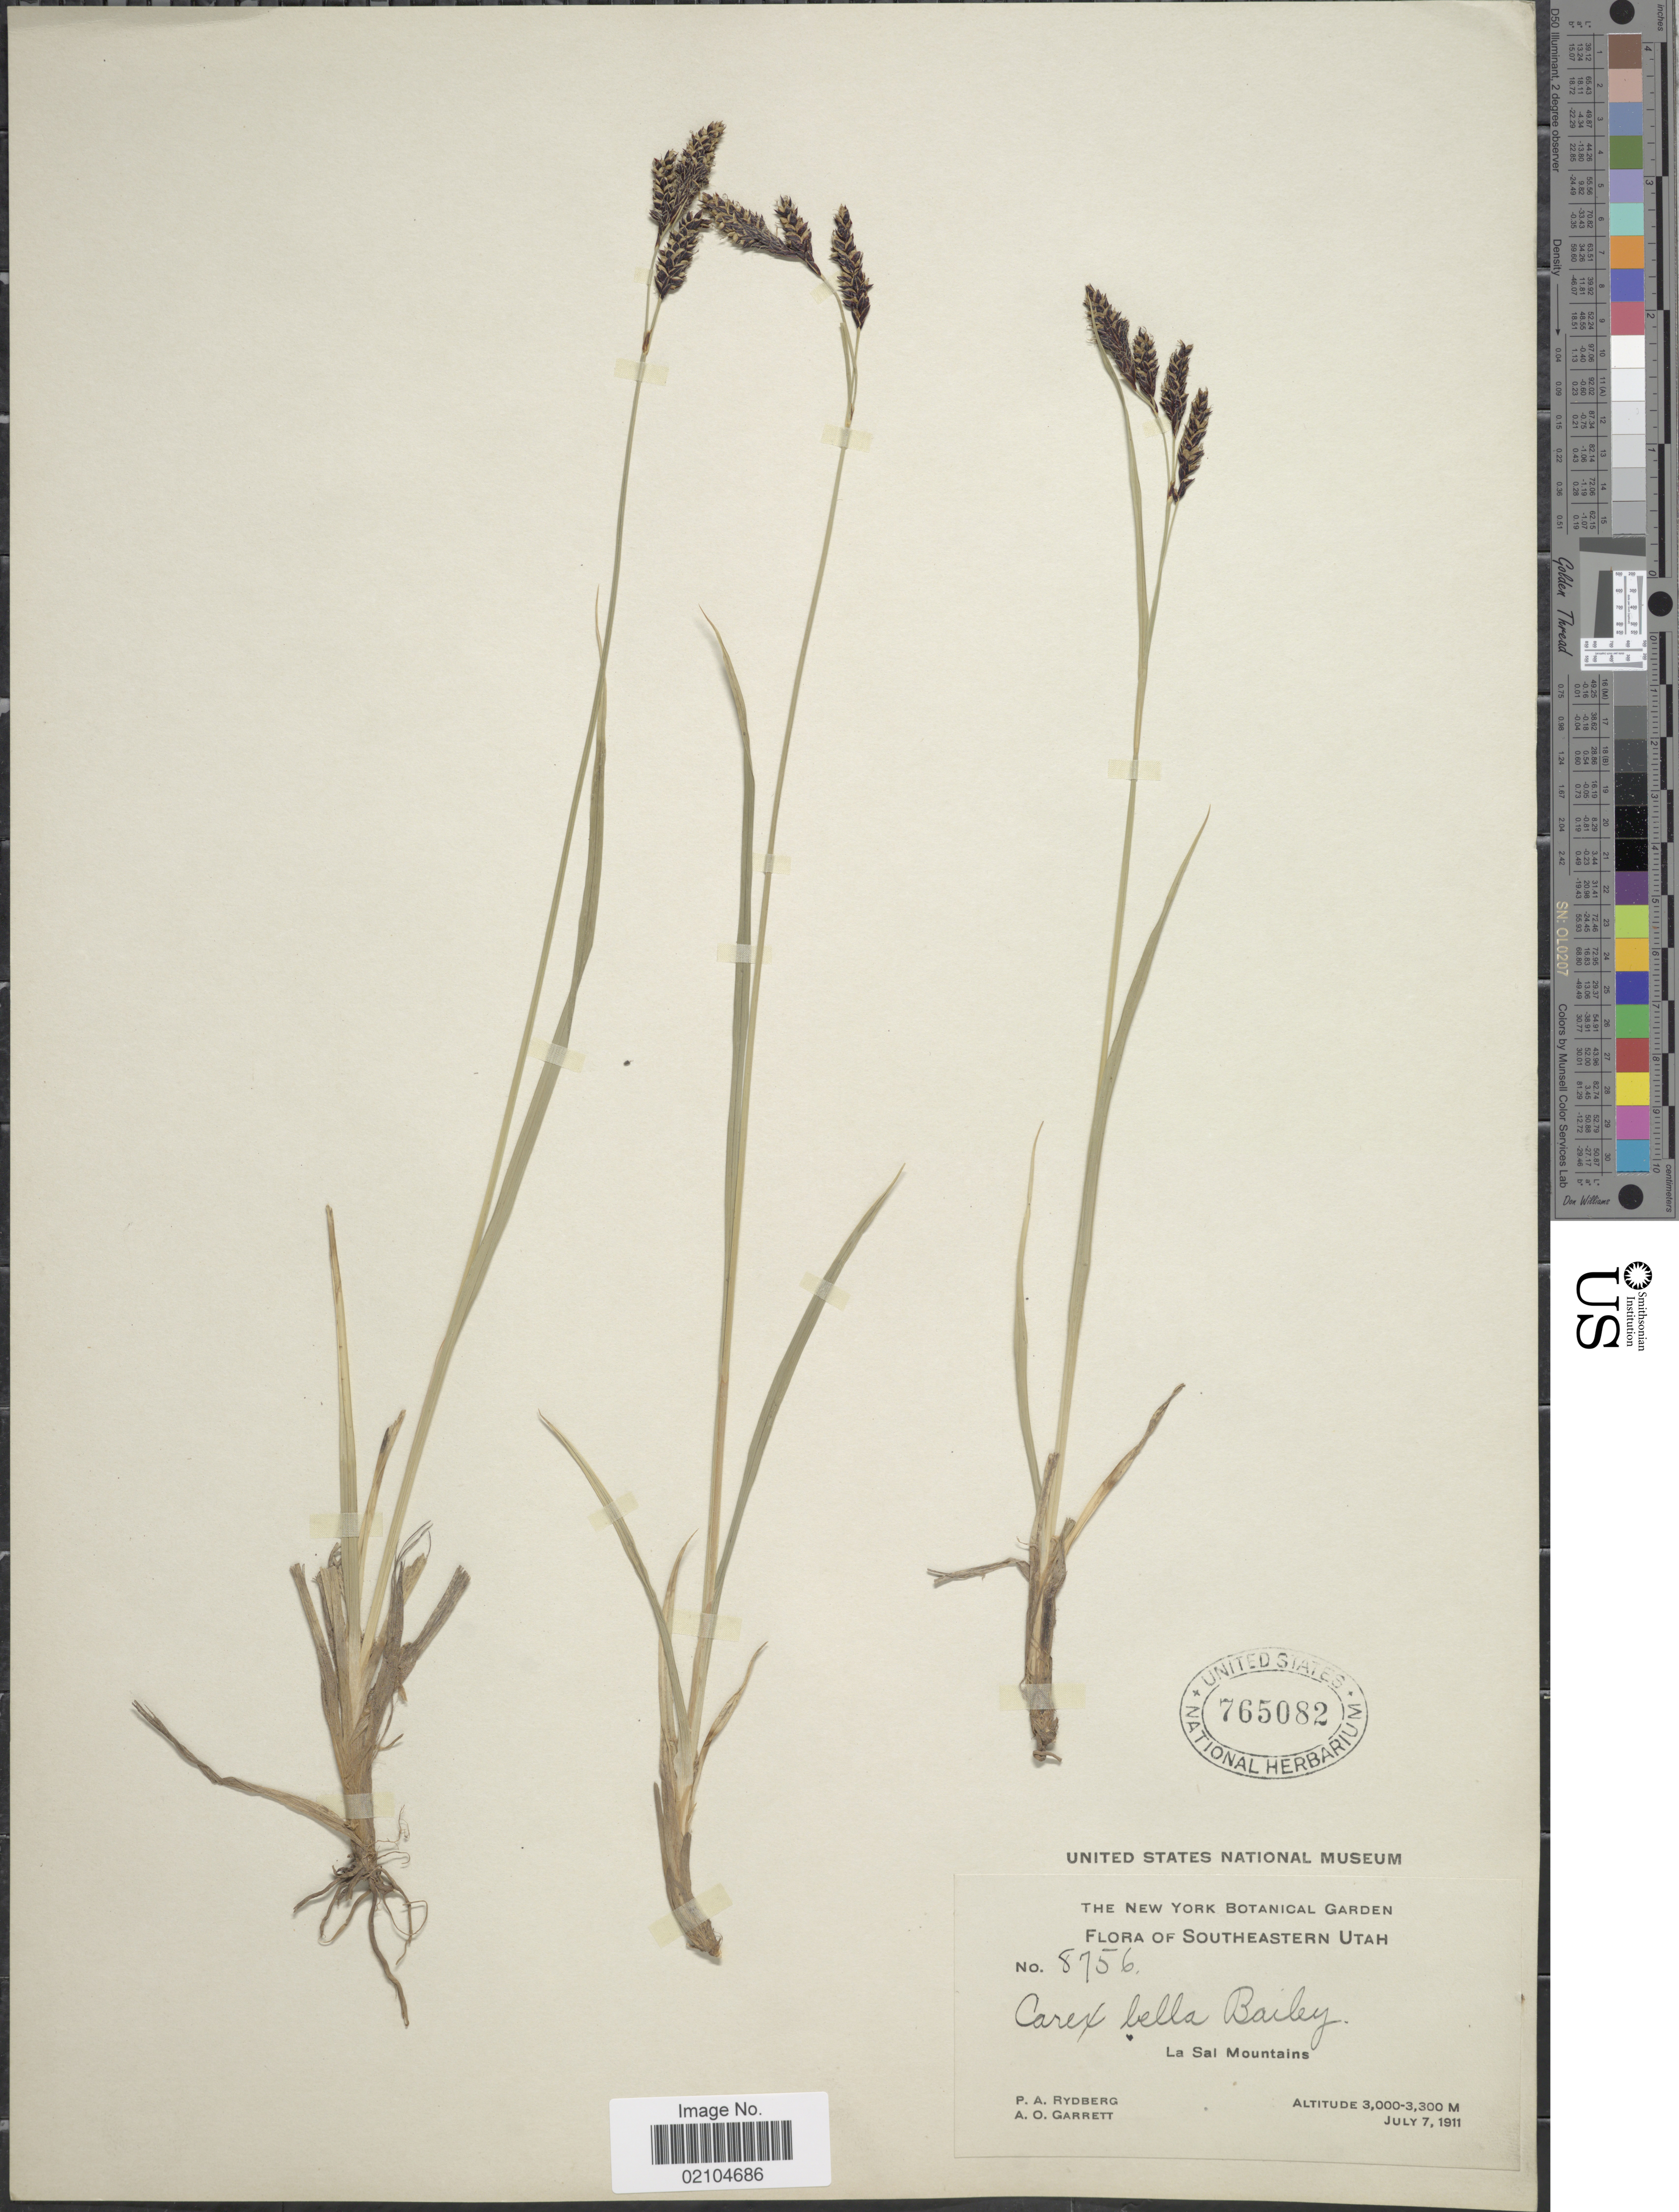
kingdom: Plantae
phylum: Tracheophyta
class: Liliopsida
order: Poales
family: Cyperaceae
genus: Carex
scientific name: Carex bella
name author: L.H. Bailey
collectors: P. A. Rydberg & A. O. Garrett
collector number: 8756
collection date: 1911-07-07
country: United States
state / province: Utah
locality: Southeastern Utah, La Sal Mountains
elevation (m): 3000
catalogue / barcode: US 765082